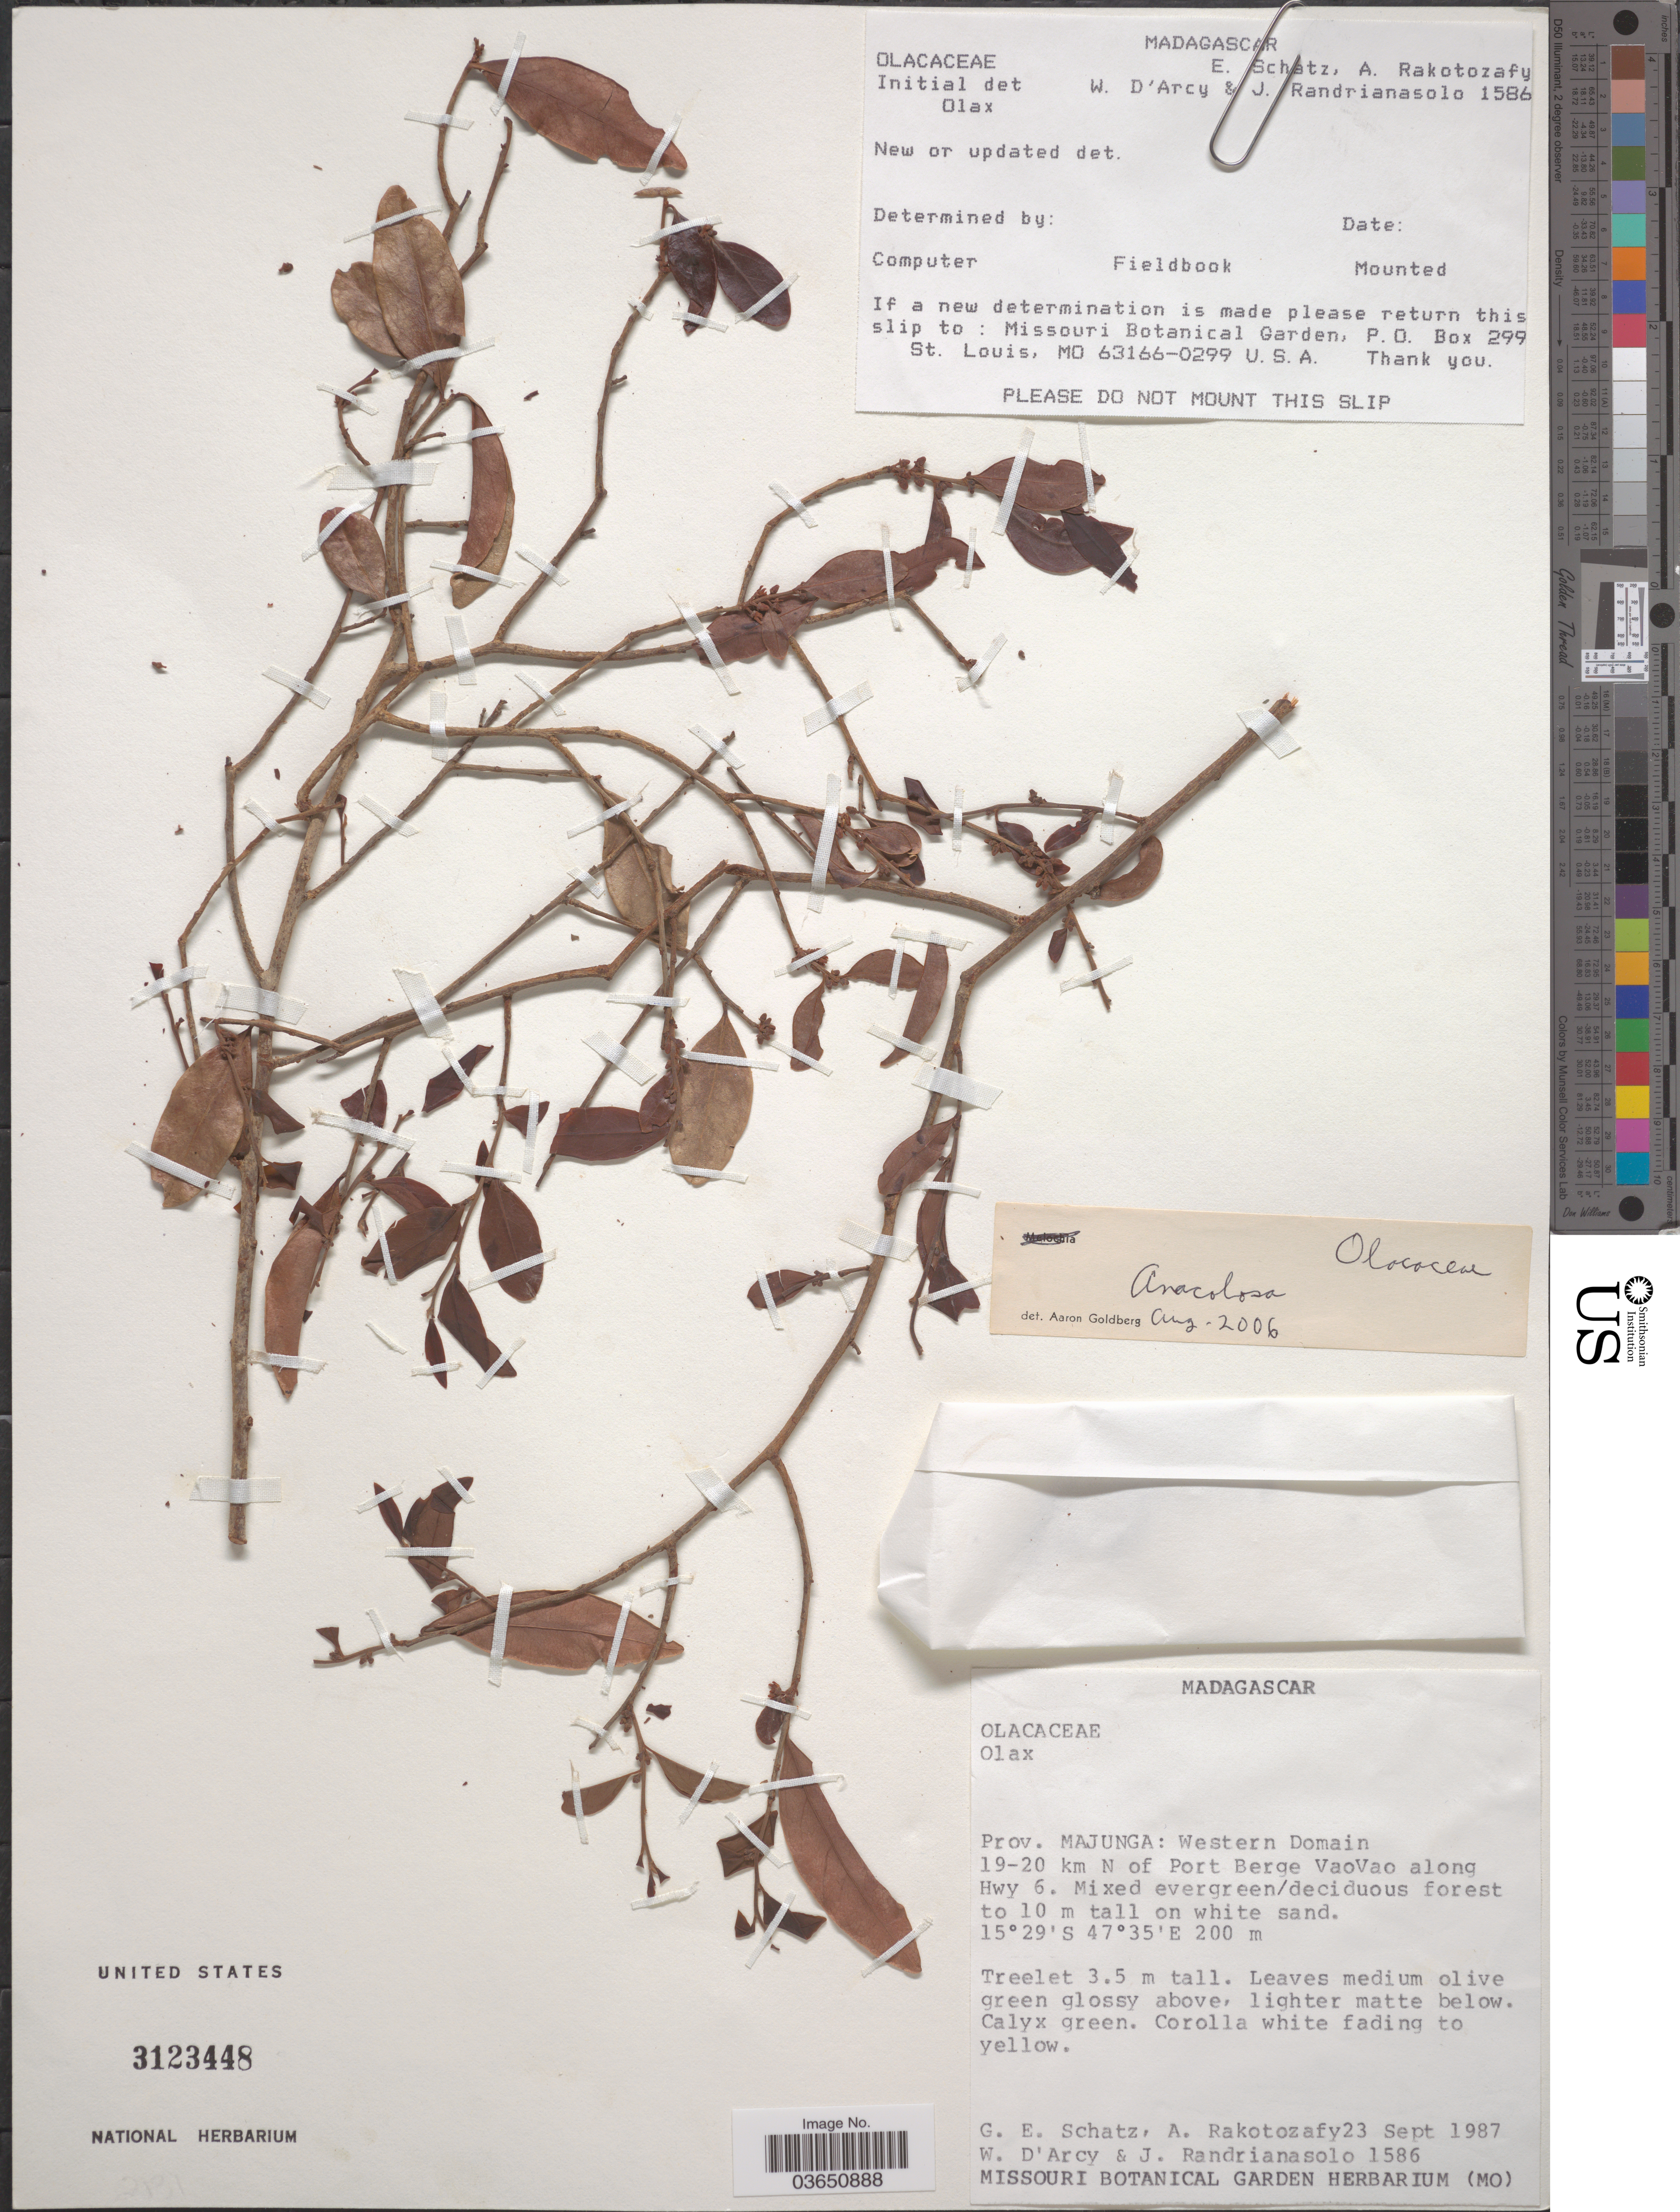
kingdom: Plantae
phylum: Tracheophyta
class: Magnoliopsida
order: Santalales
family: Aptandraceae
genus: Anacolosa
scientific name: Anacolosa sp.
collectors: G. Schatz, A. Rakotozafy, W. G. D'Arcy & J. Randrianasolo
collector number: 1586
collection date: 1987-09-23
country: Madagascar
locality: Prov. Majunga: Western Domain. 19-20 km N of Port Berge VaoVao along Hwy 6.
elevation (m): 200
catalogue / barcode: US 3123448